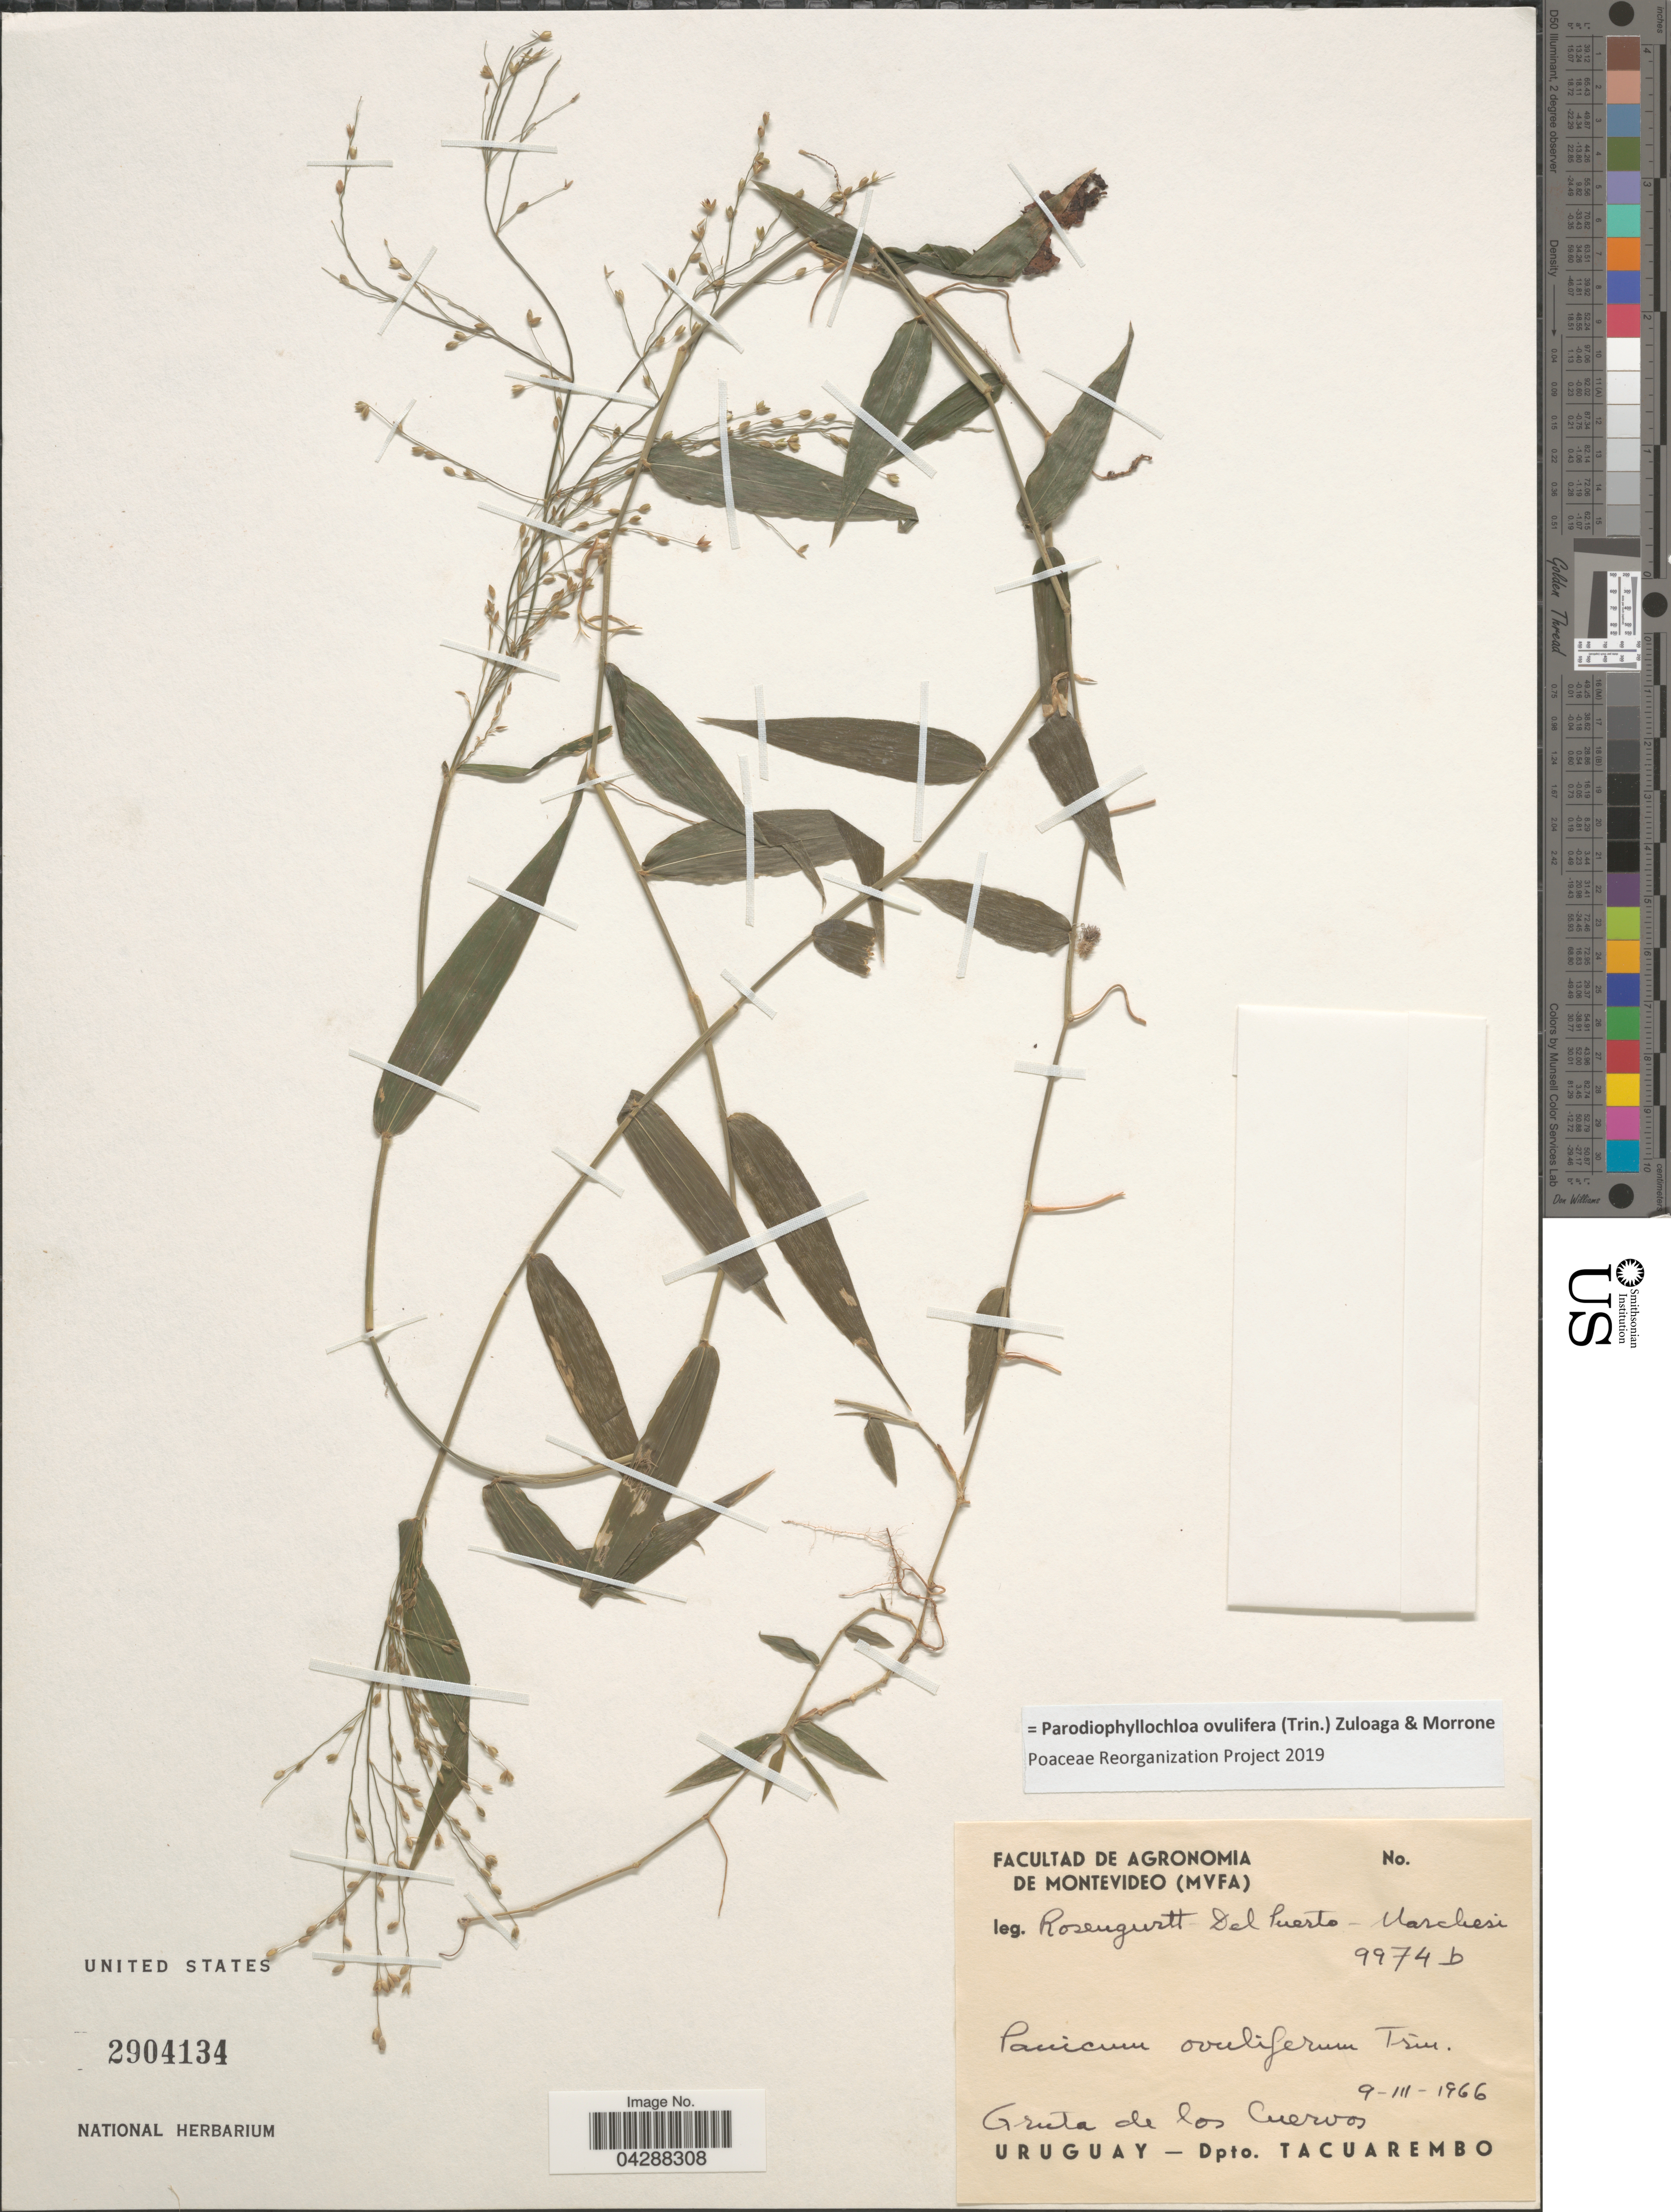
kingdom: Plantae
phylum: Tracheophyta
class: Liliopsida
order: Poales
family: Poaceae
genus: Parodiophyllochloa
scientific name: Parodiophyllochloa ovulifera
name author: (Trin.) Zuloaga & Morrone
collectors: Rosengurtt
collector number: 9974b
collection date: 1966-03-09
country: Uruguay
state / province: Tacuarembó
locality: Del Puerto - Marchesi. Gruta de los Cuervos. Dpto. Tacuarembo.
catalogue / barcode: US 2904134